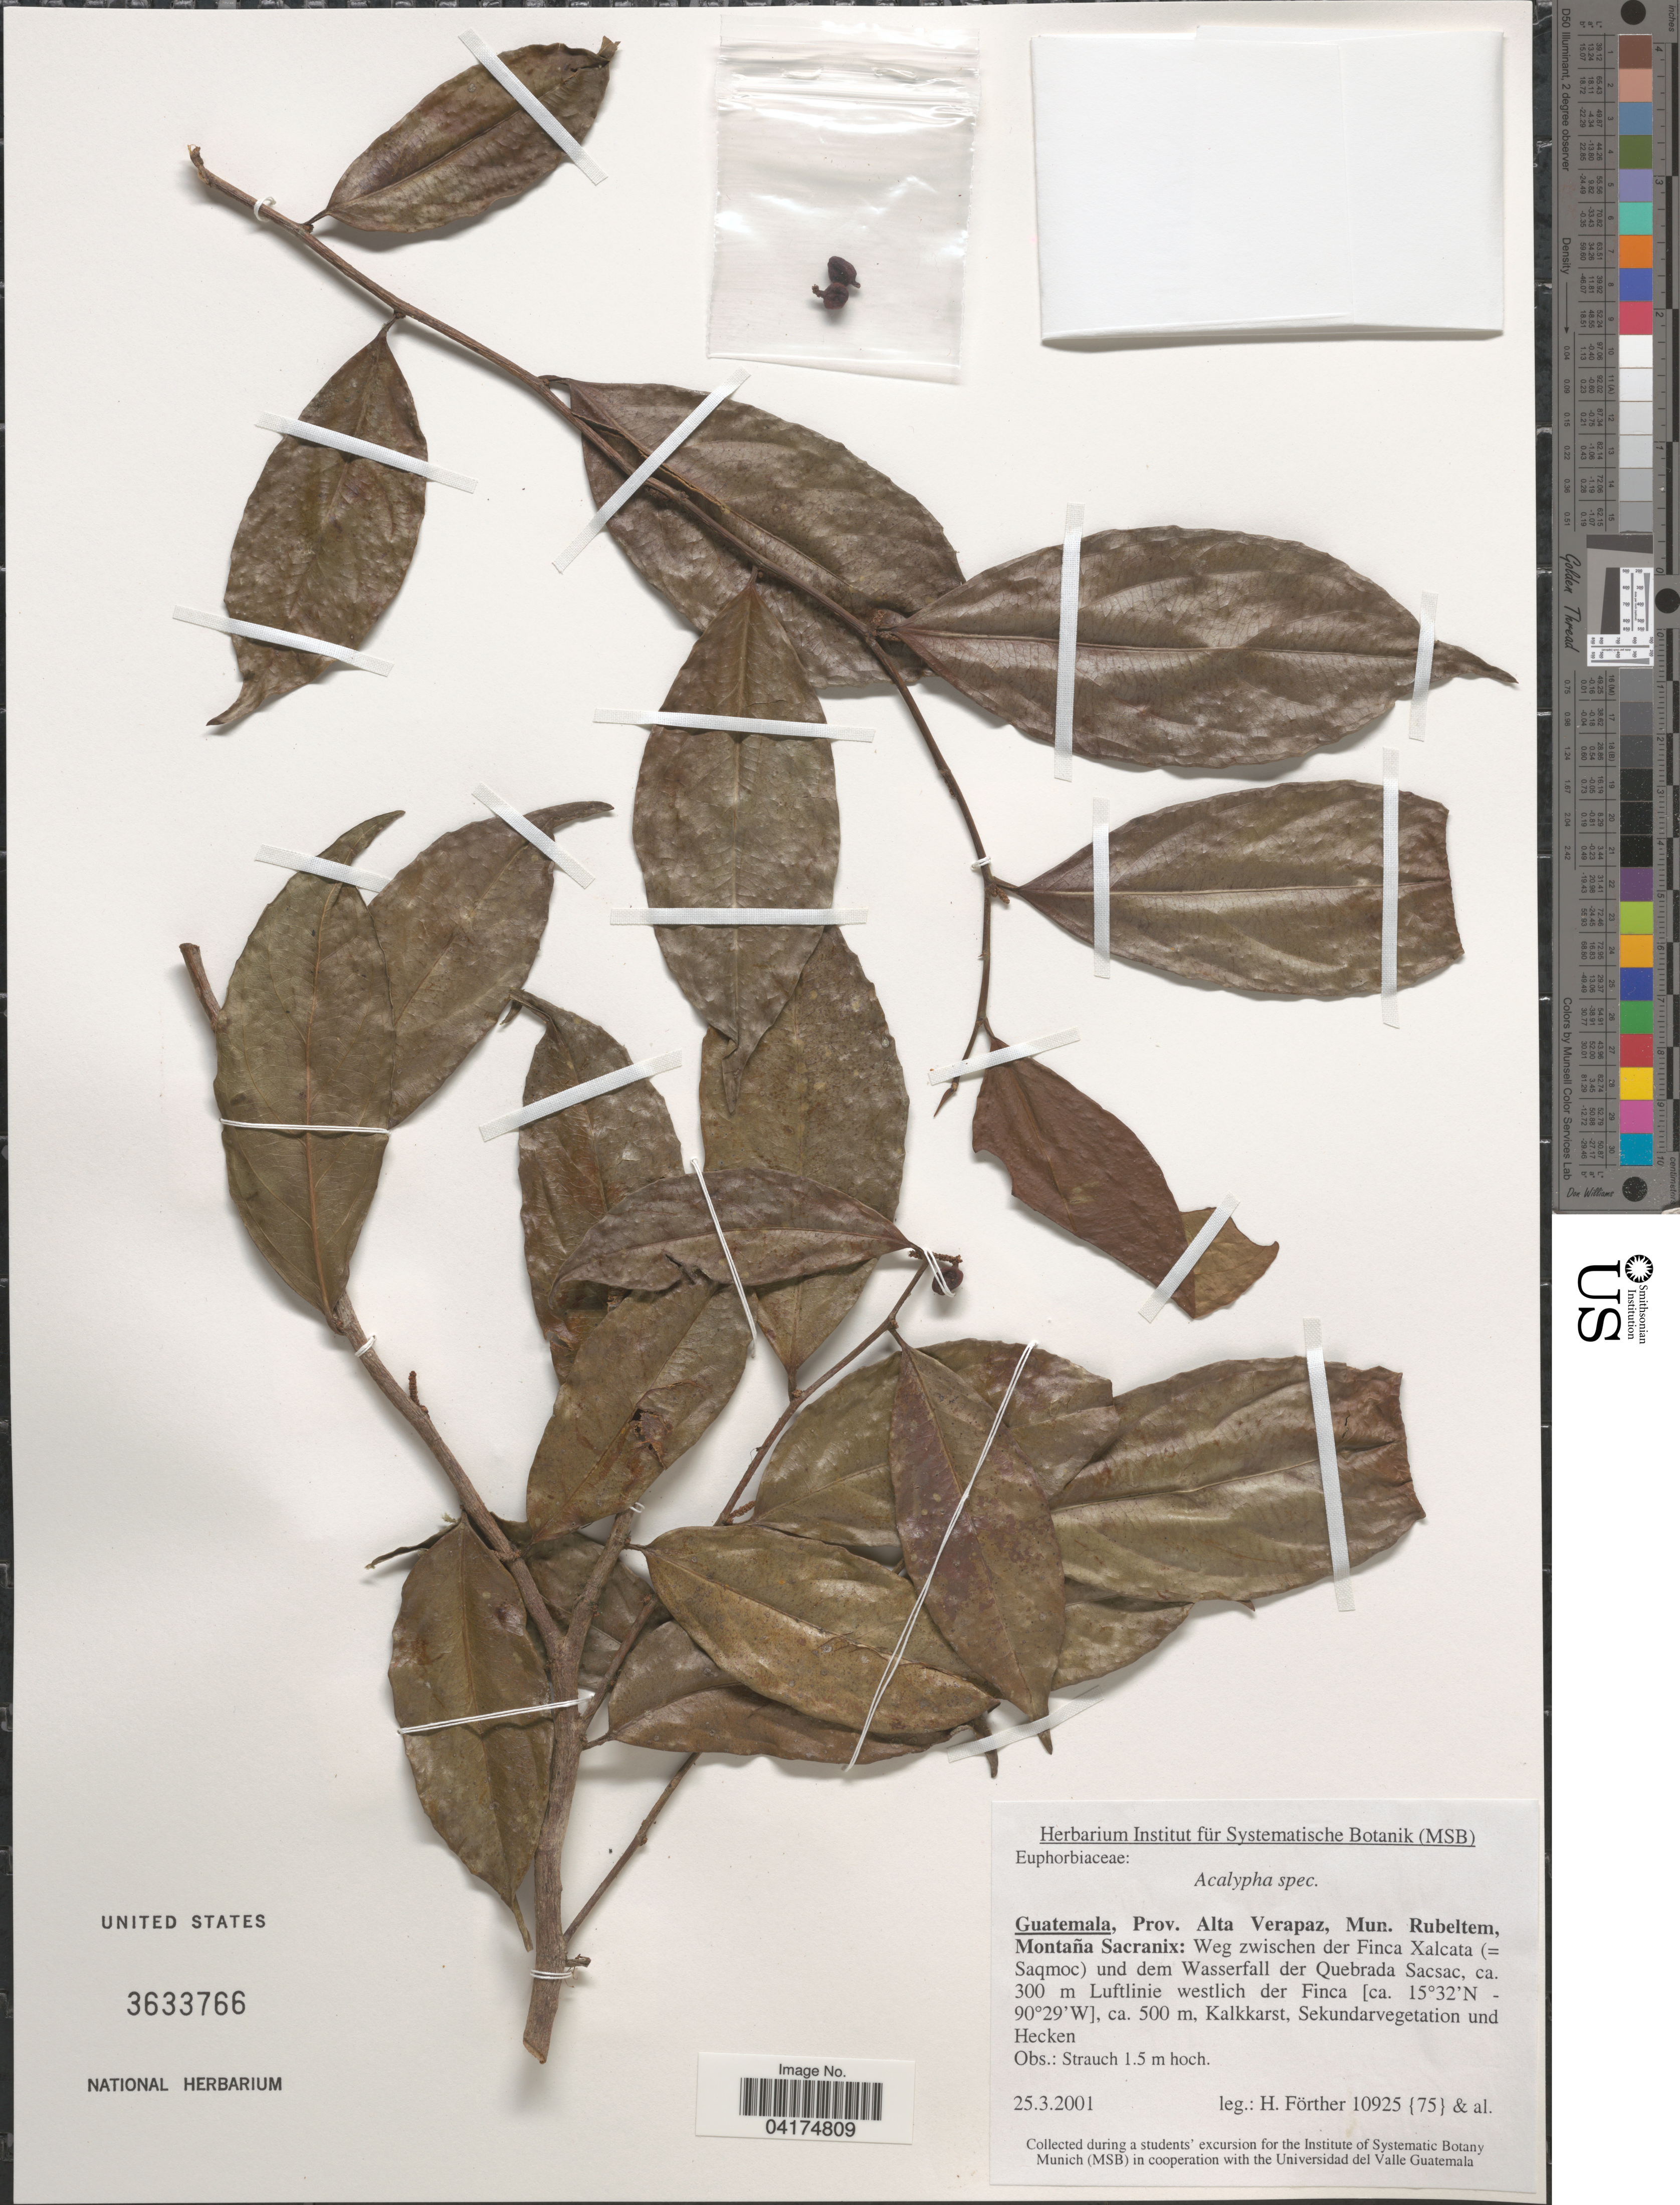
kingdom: Plantae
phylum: Tracheophyta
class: Magnoliopsida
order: Malpighiales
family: Euphorbiaceae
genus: Acalypha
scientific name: Acalypha sp.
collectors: H. Förther & et al.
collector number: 10925(75)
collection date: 2001-03-25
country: Guatemala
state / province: Alta Verapaz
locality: Mun. Rubeltem, Montaña Sacranix: Weg swizchen der Finca Xalcata (= Saqmoc) und dem Wasserfall der Quebrada Sacsac, ca. 300 m Luftlinie westlich der Finca.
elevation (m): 500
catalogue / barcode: US 3633766